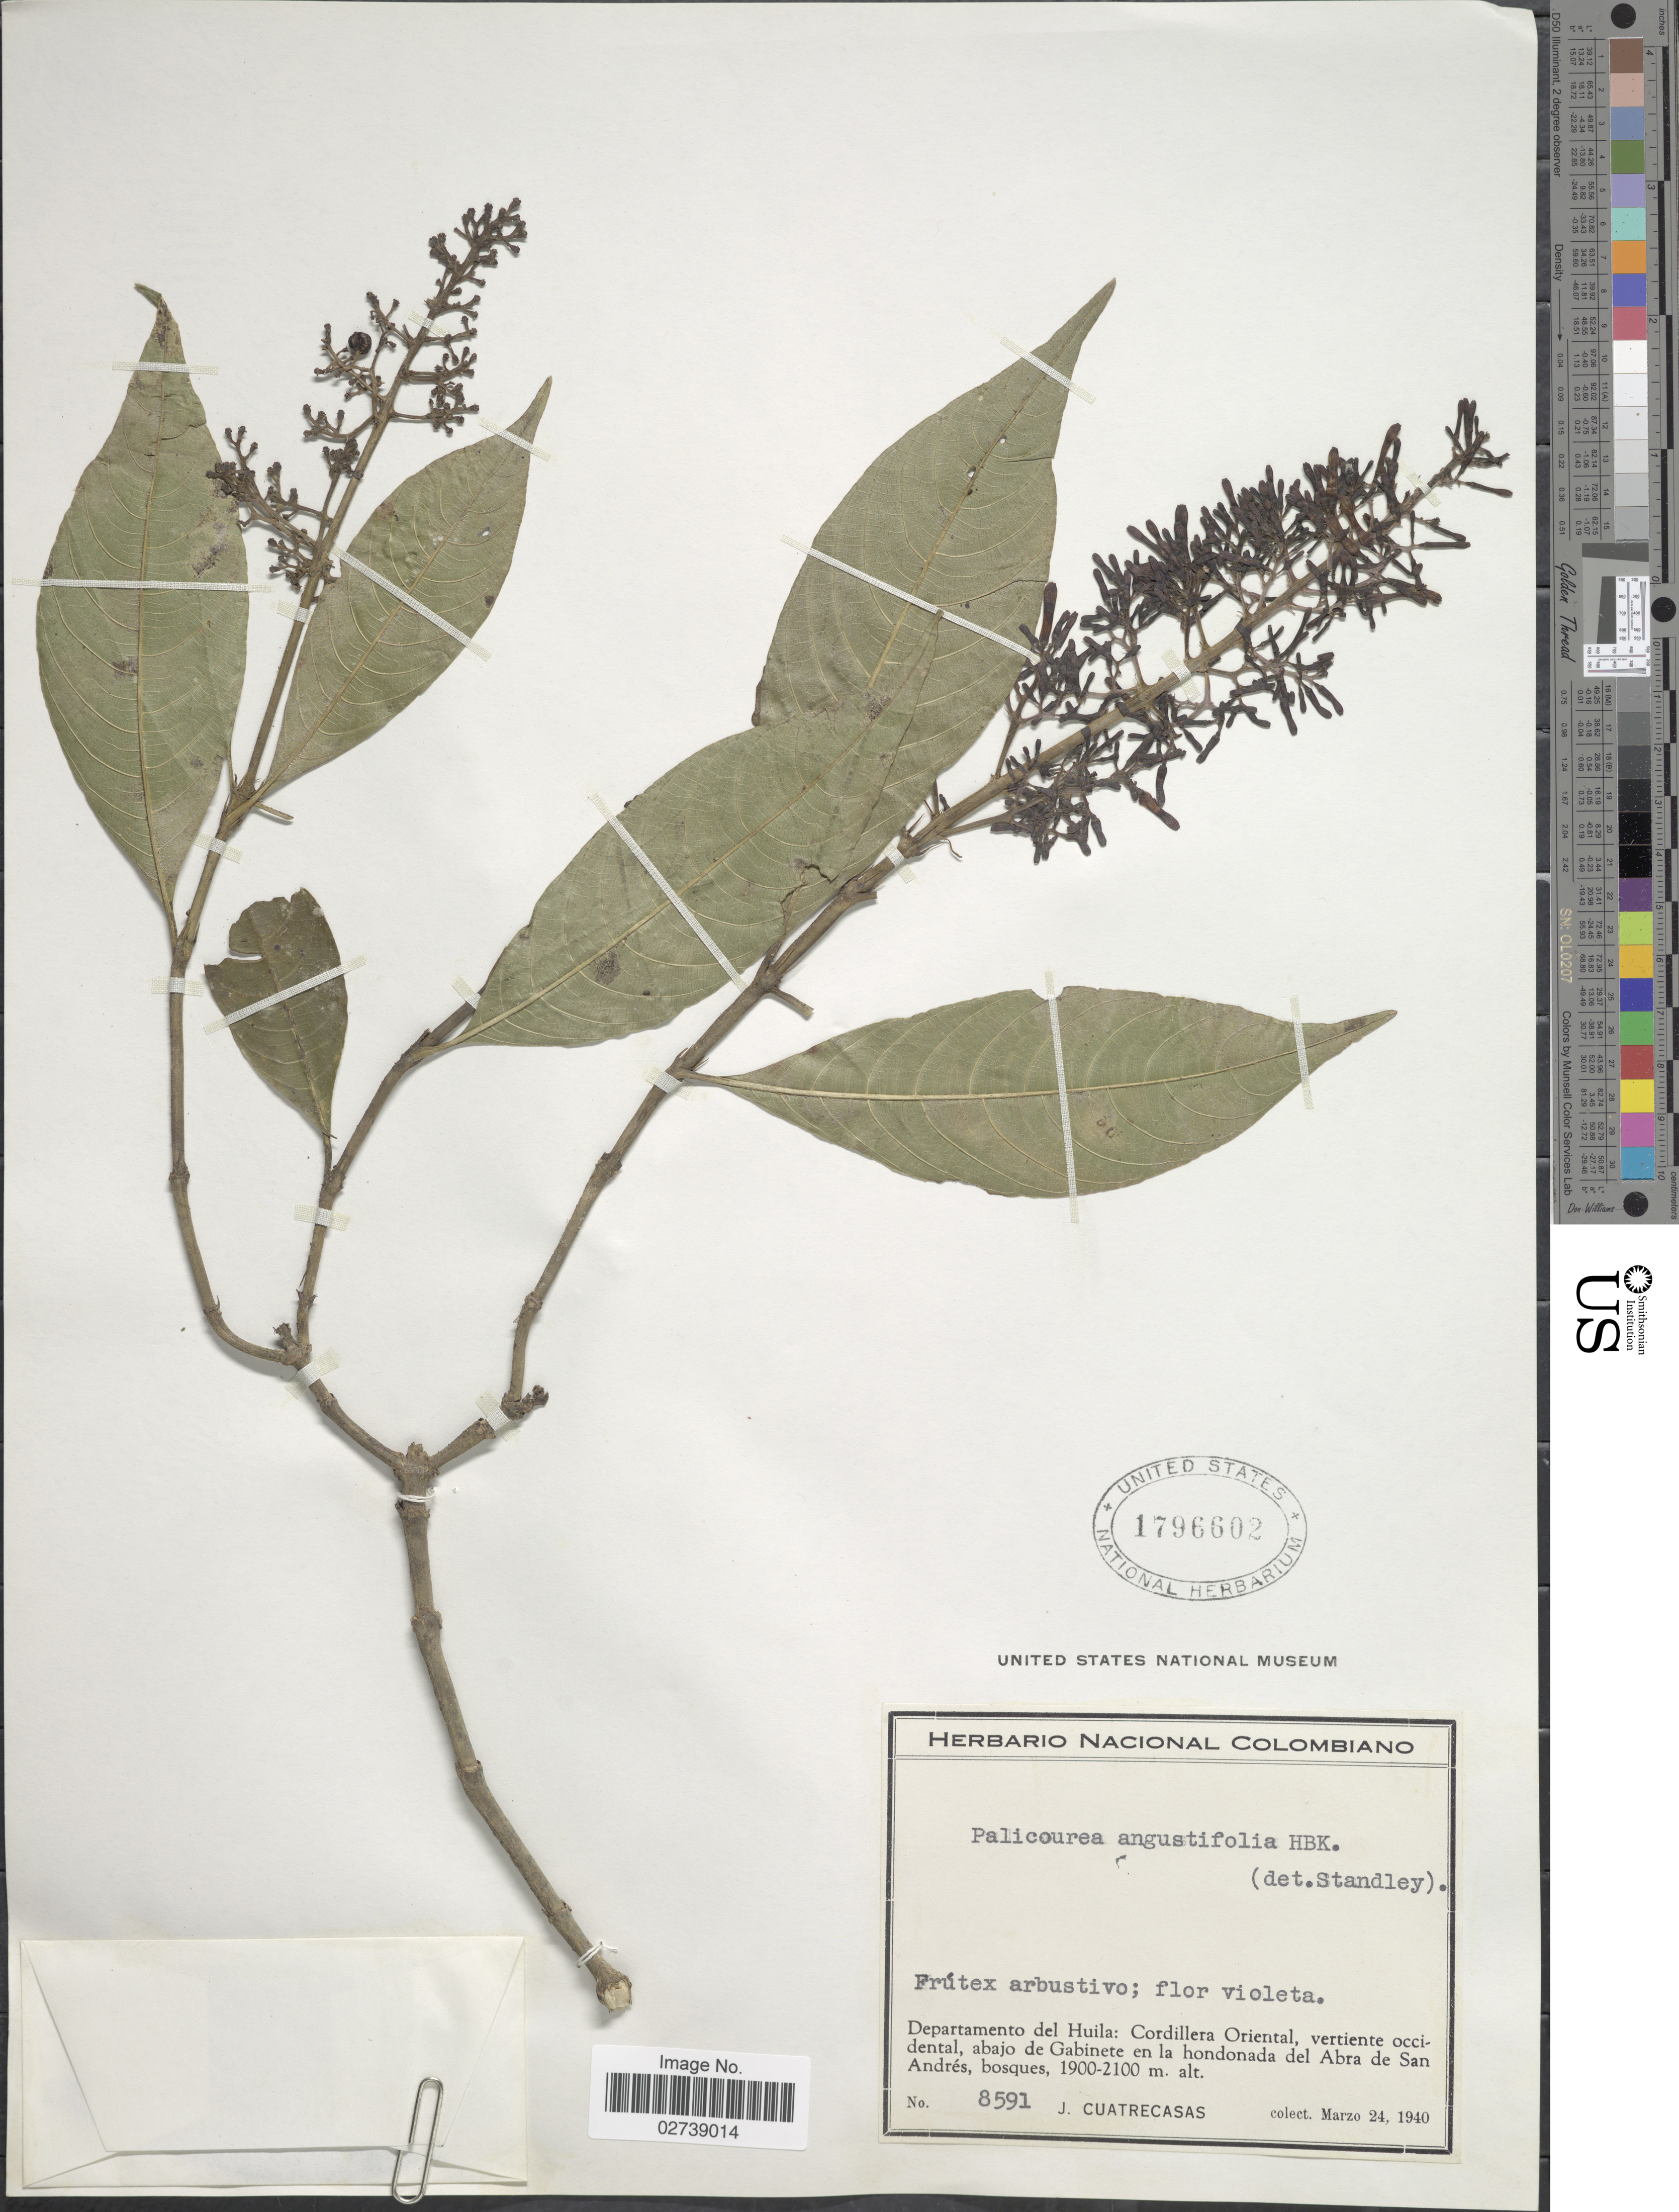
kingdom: Plantae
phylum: Tracheophyta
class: Magnoliopsida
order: Gentianales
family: Rubiaceae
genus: Palicourea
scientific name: Palicourea angustifolia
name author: Kunth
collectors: J. Cuatrecasas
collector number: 8591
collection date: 1940-03-24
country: Colombia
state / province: Huila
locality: Departamento del Huila: Cordillera Oriental, vertiente occidental, abajo de Gabinete en la hondonada del Abra de San Andres, bosques.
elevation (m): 1900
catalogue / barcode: US 1796602